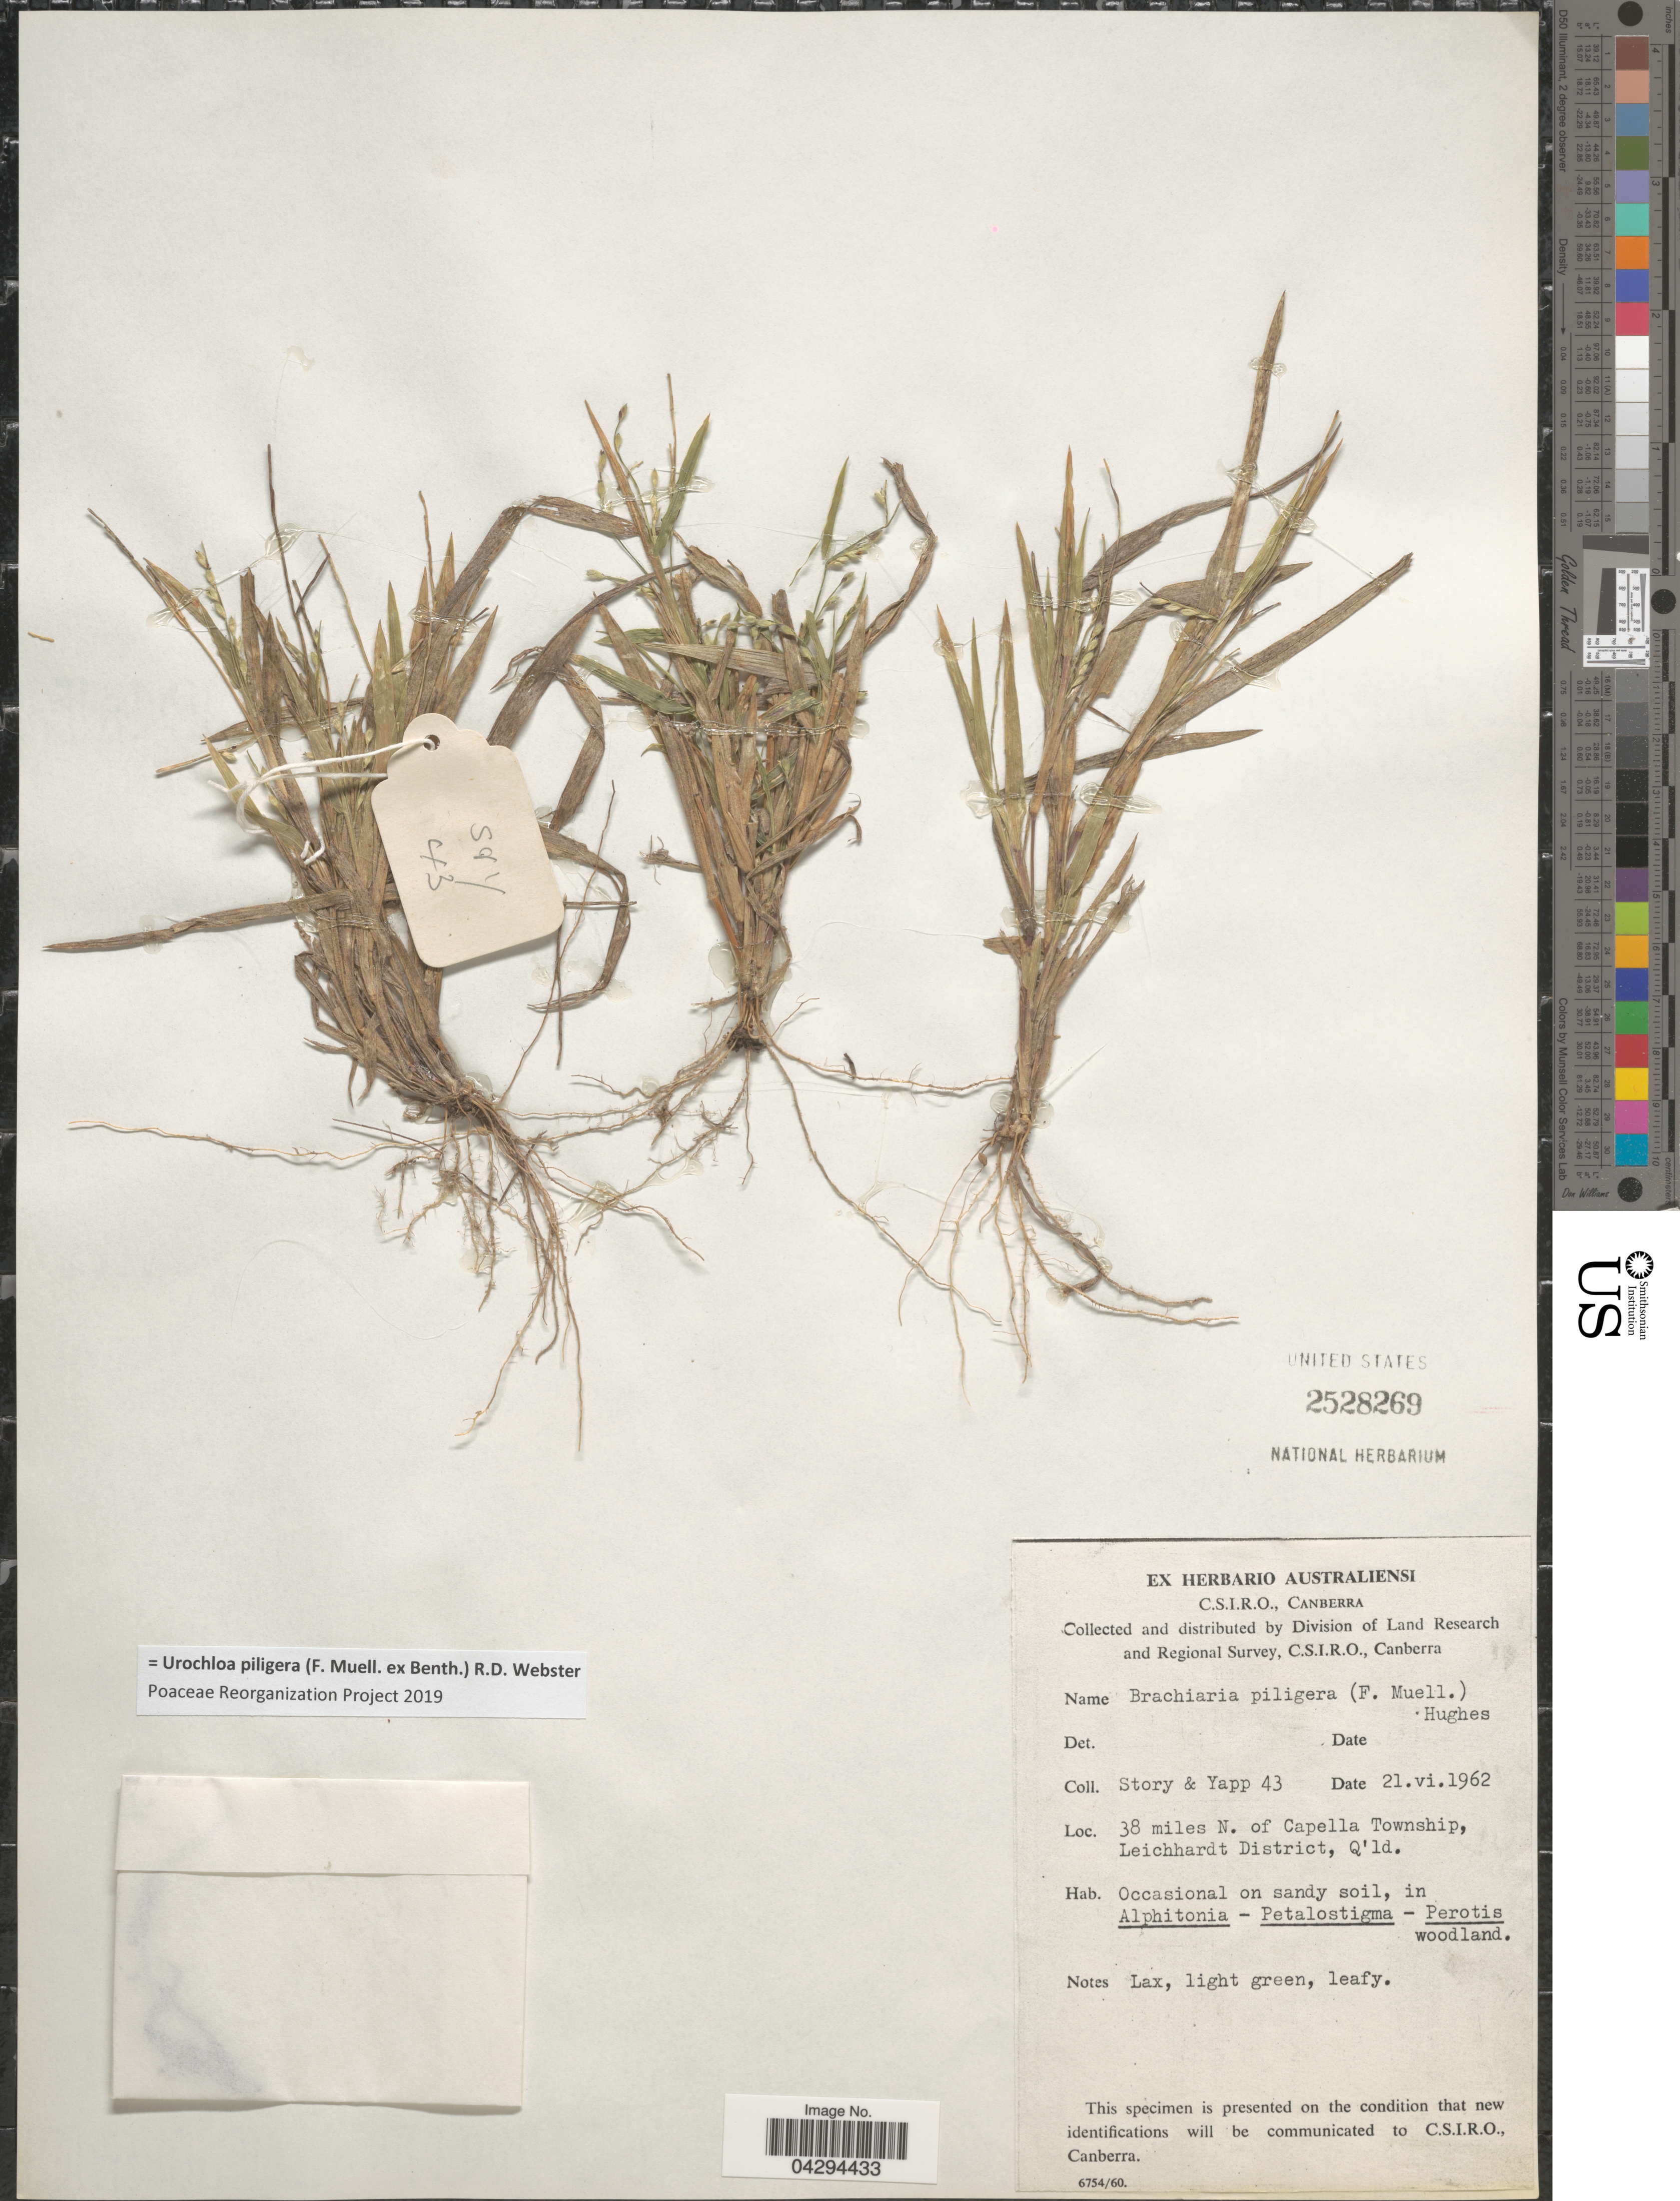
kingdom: Plantae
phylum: Tracheophyta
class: Liliopsida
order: Poales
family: Poaceae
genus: Urochloa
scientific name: Urochloa piligera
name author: (F. Muell. ex Benth.) R.D. Webster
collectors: -. Story & Yapp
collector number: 43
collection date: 1962-06-21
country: Australia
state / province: Queensland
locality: Division of Land Research and Regional Survey. 38 miles N. of Capella Township, Leichhardt District. Occasional on sandy soil.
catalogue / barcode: US 2528269